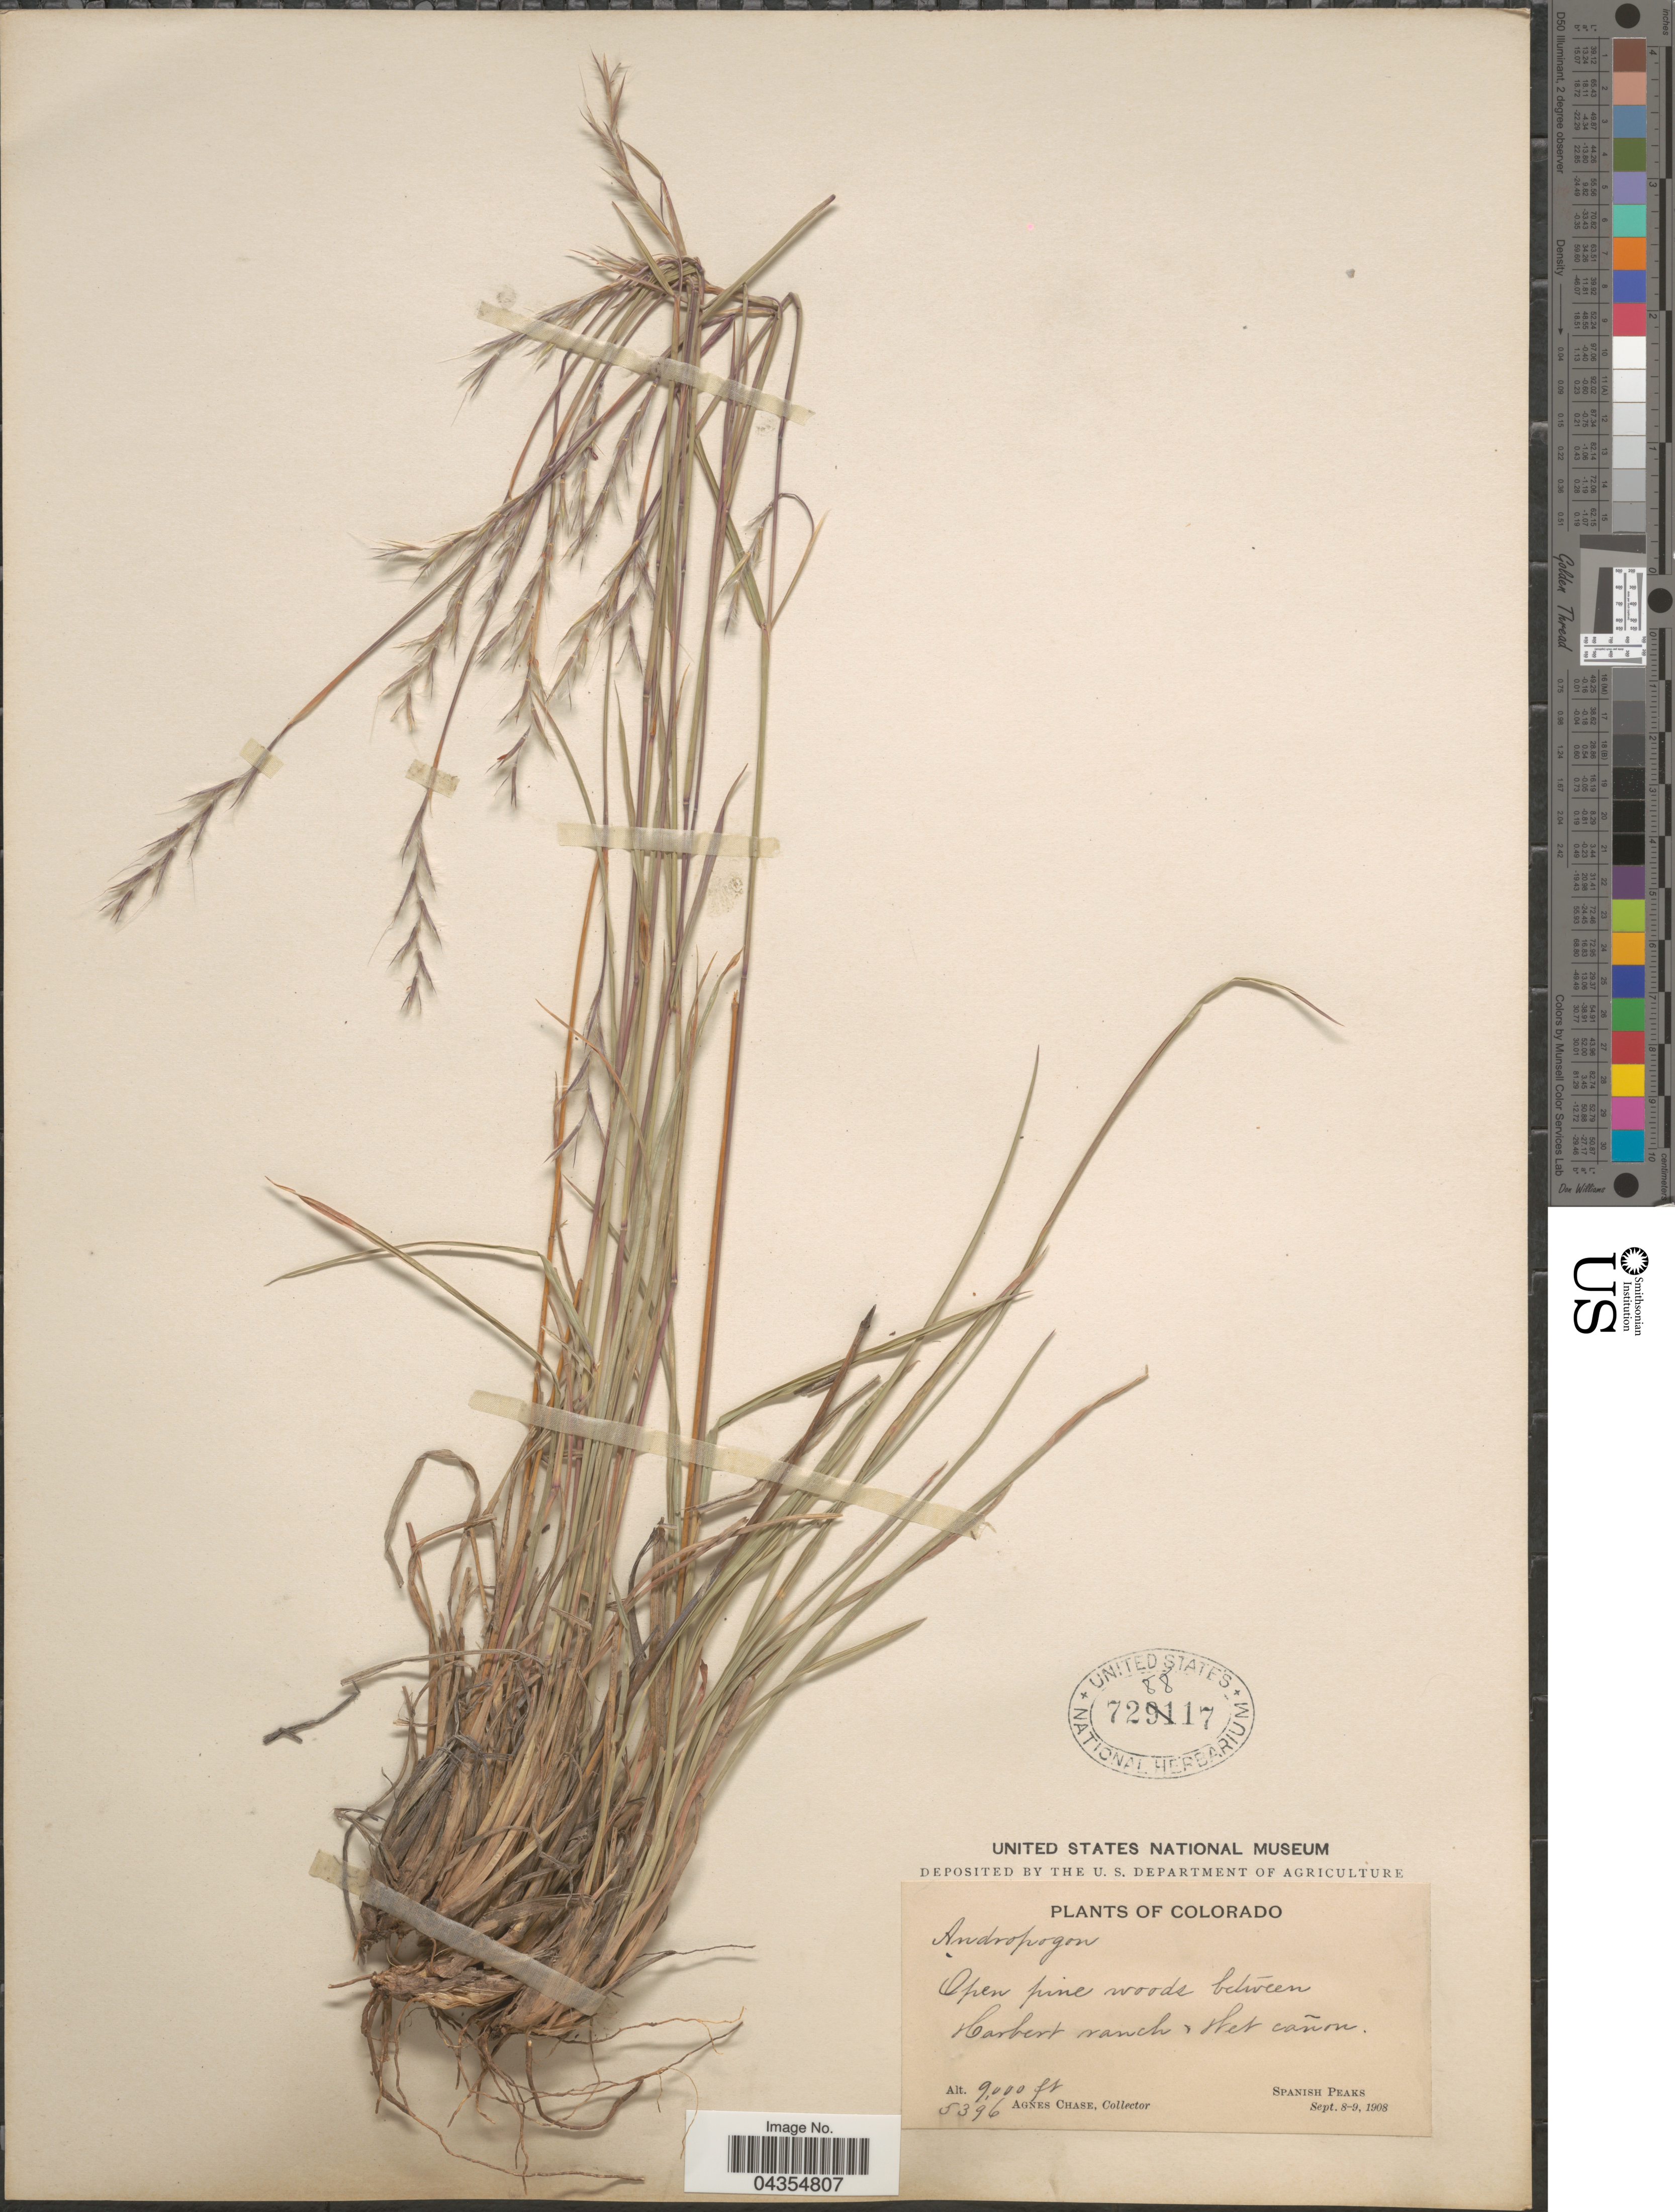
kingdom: Plantae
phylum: Tracheophyta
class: Liliopsida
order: Poales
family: Poaceae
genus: Schizachyrium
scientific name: Schizachyrium sanguineum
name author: (Retz.) Alston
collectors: A. Chase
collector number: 5396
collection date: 1908-09-08/1908-09-09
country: United States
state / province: Colorado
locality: Open pine woods between Harbert ranch, Wet cañon. Spanish Peaks.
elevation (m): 2743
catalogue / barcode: US 728817